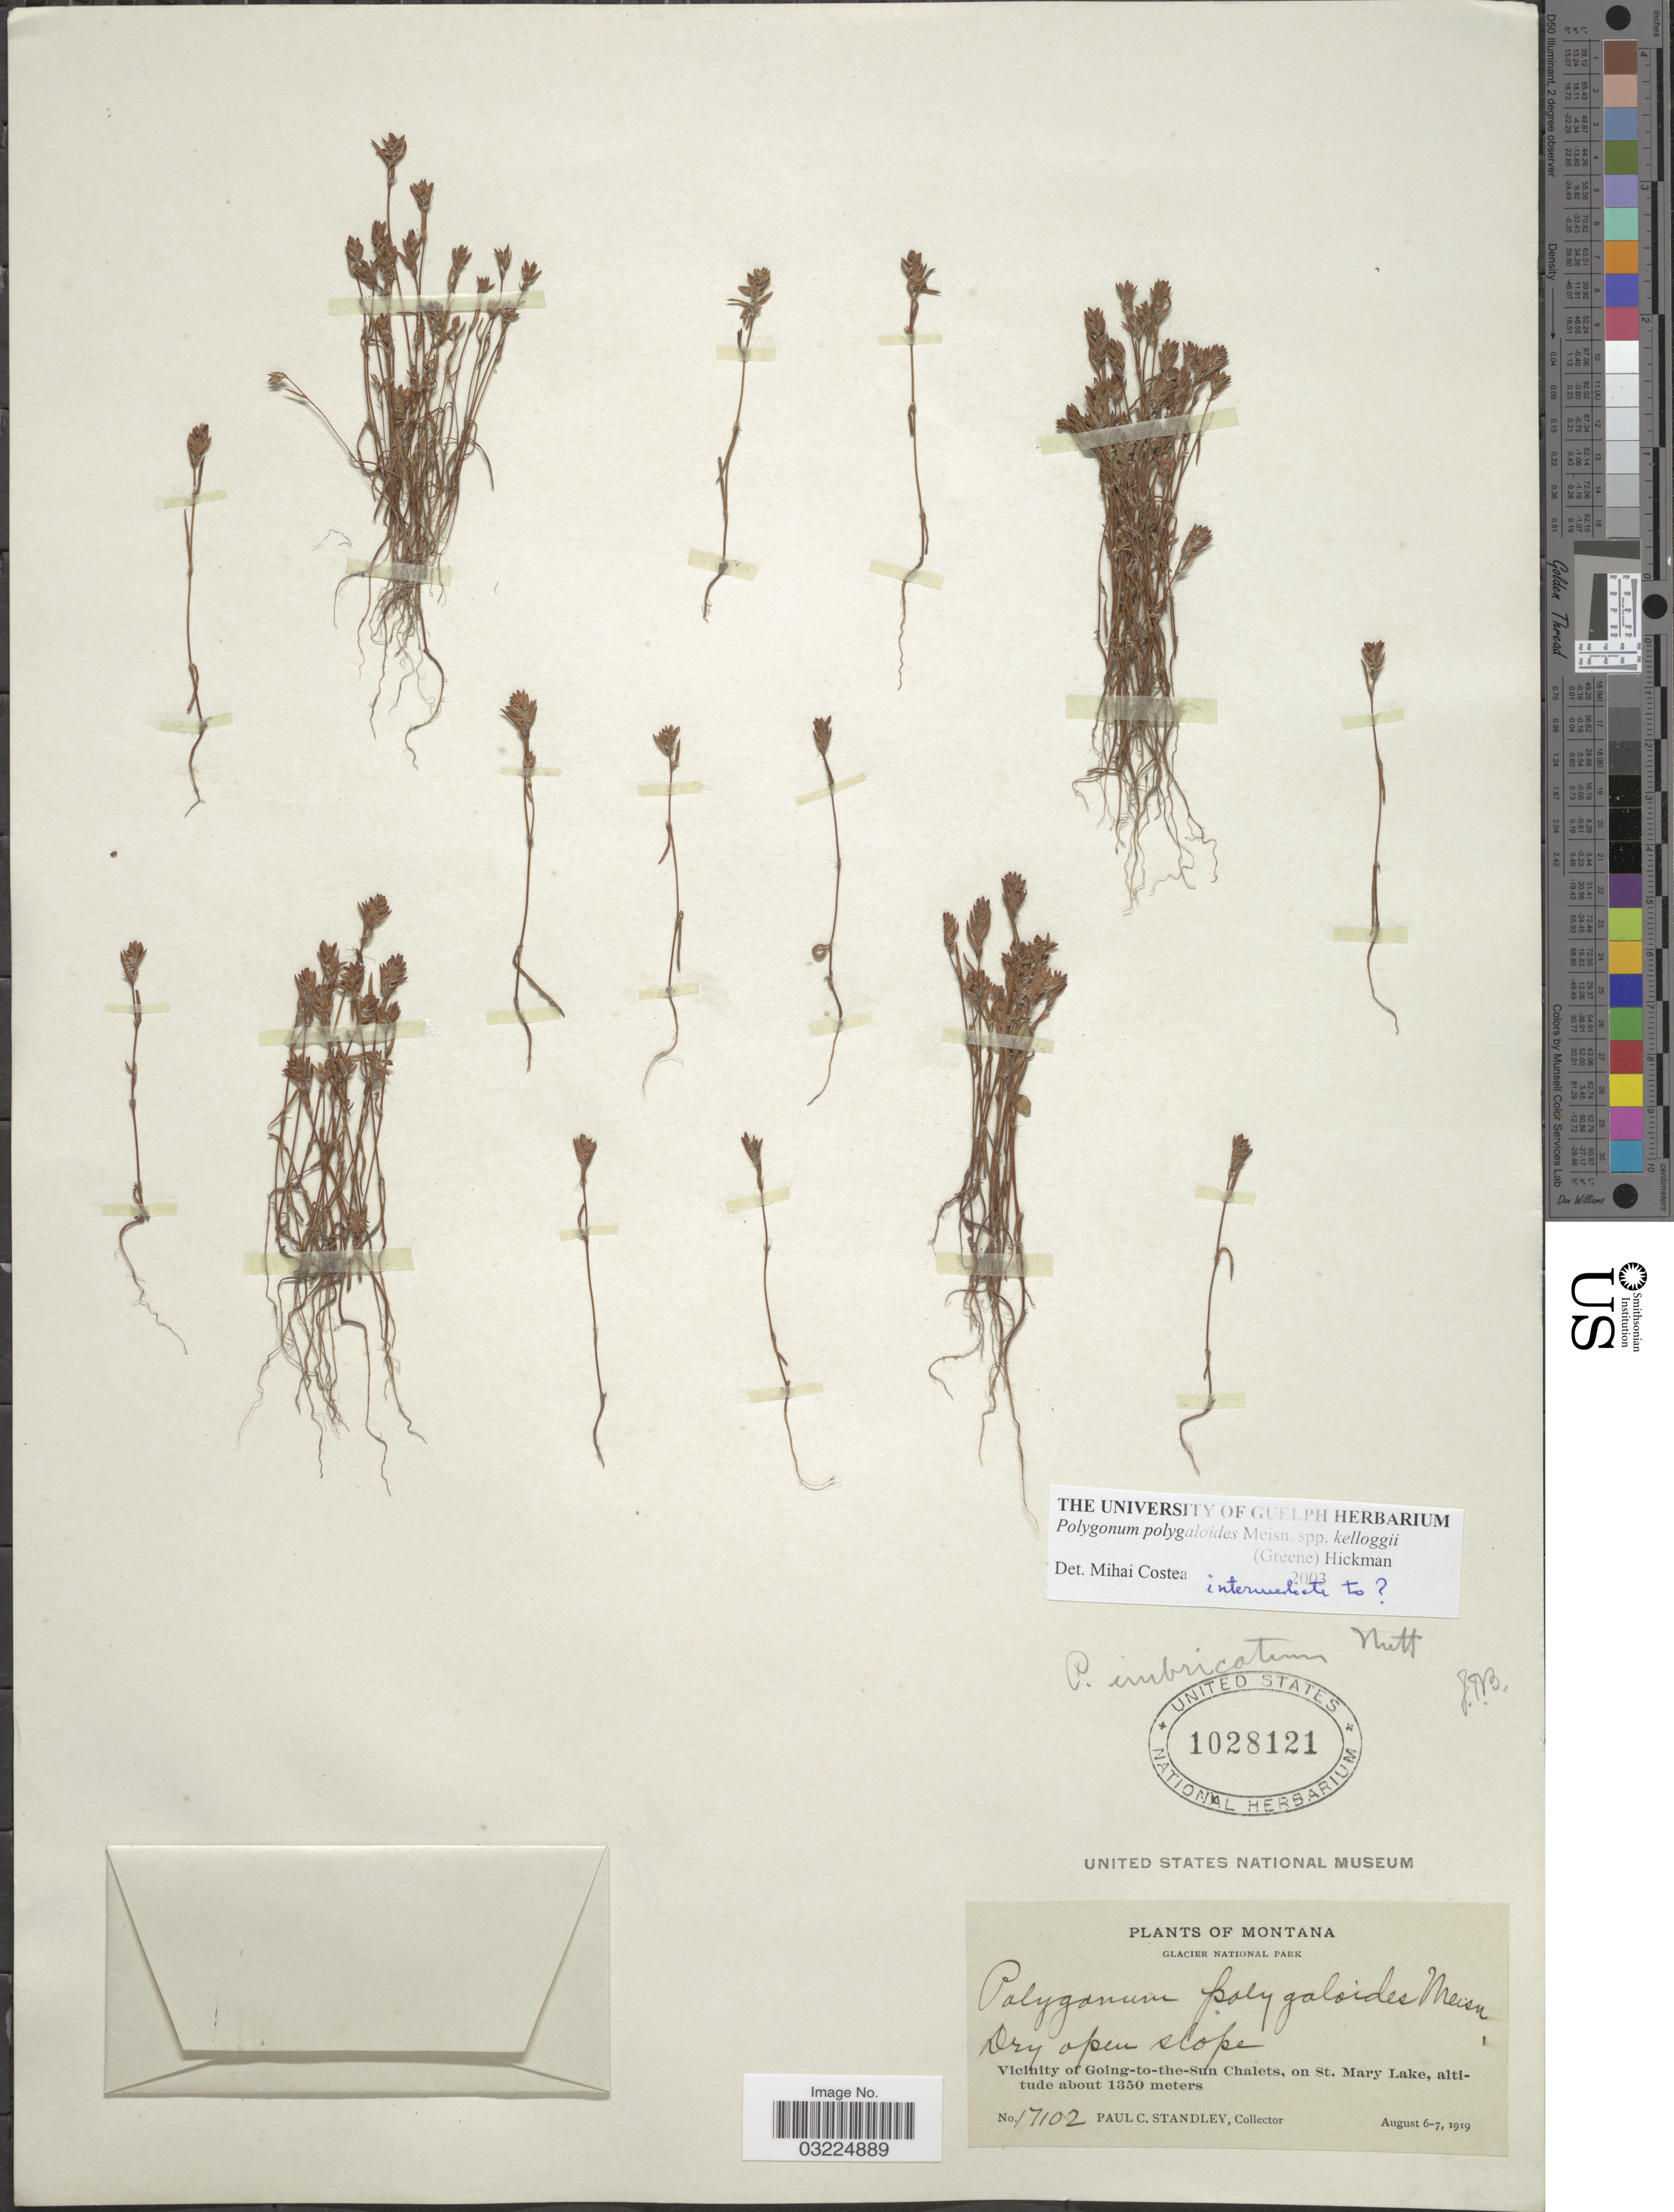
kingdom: Plantae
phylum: Tracheophyta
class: Magnoliopsida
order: Caryophyllales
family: Polygonaceae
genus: Polygonum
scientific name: Polygonum polygaloides subsp. kelloggii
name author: (Greene) Hickman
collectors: P. C. Standley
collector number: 17102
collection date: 1919-08-06/1919-08-07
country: United States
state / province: Montana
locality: Glacier National Park. Vicinity of Going-to-the-Sun Chalets, on St. Mary Lake.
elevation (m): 1350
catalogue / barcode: US 1028121